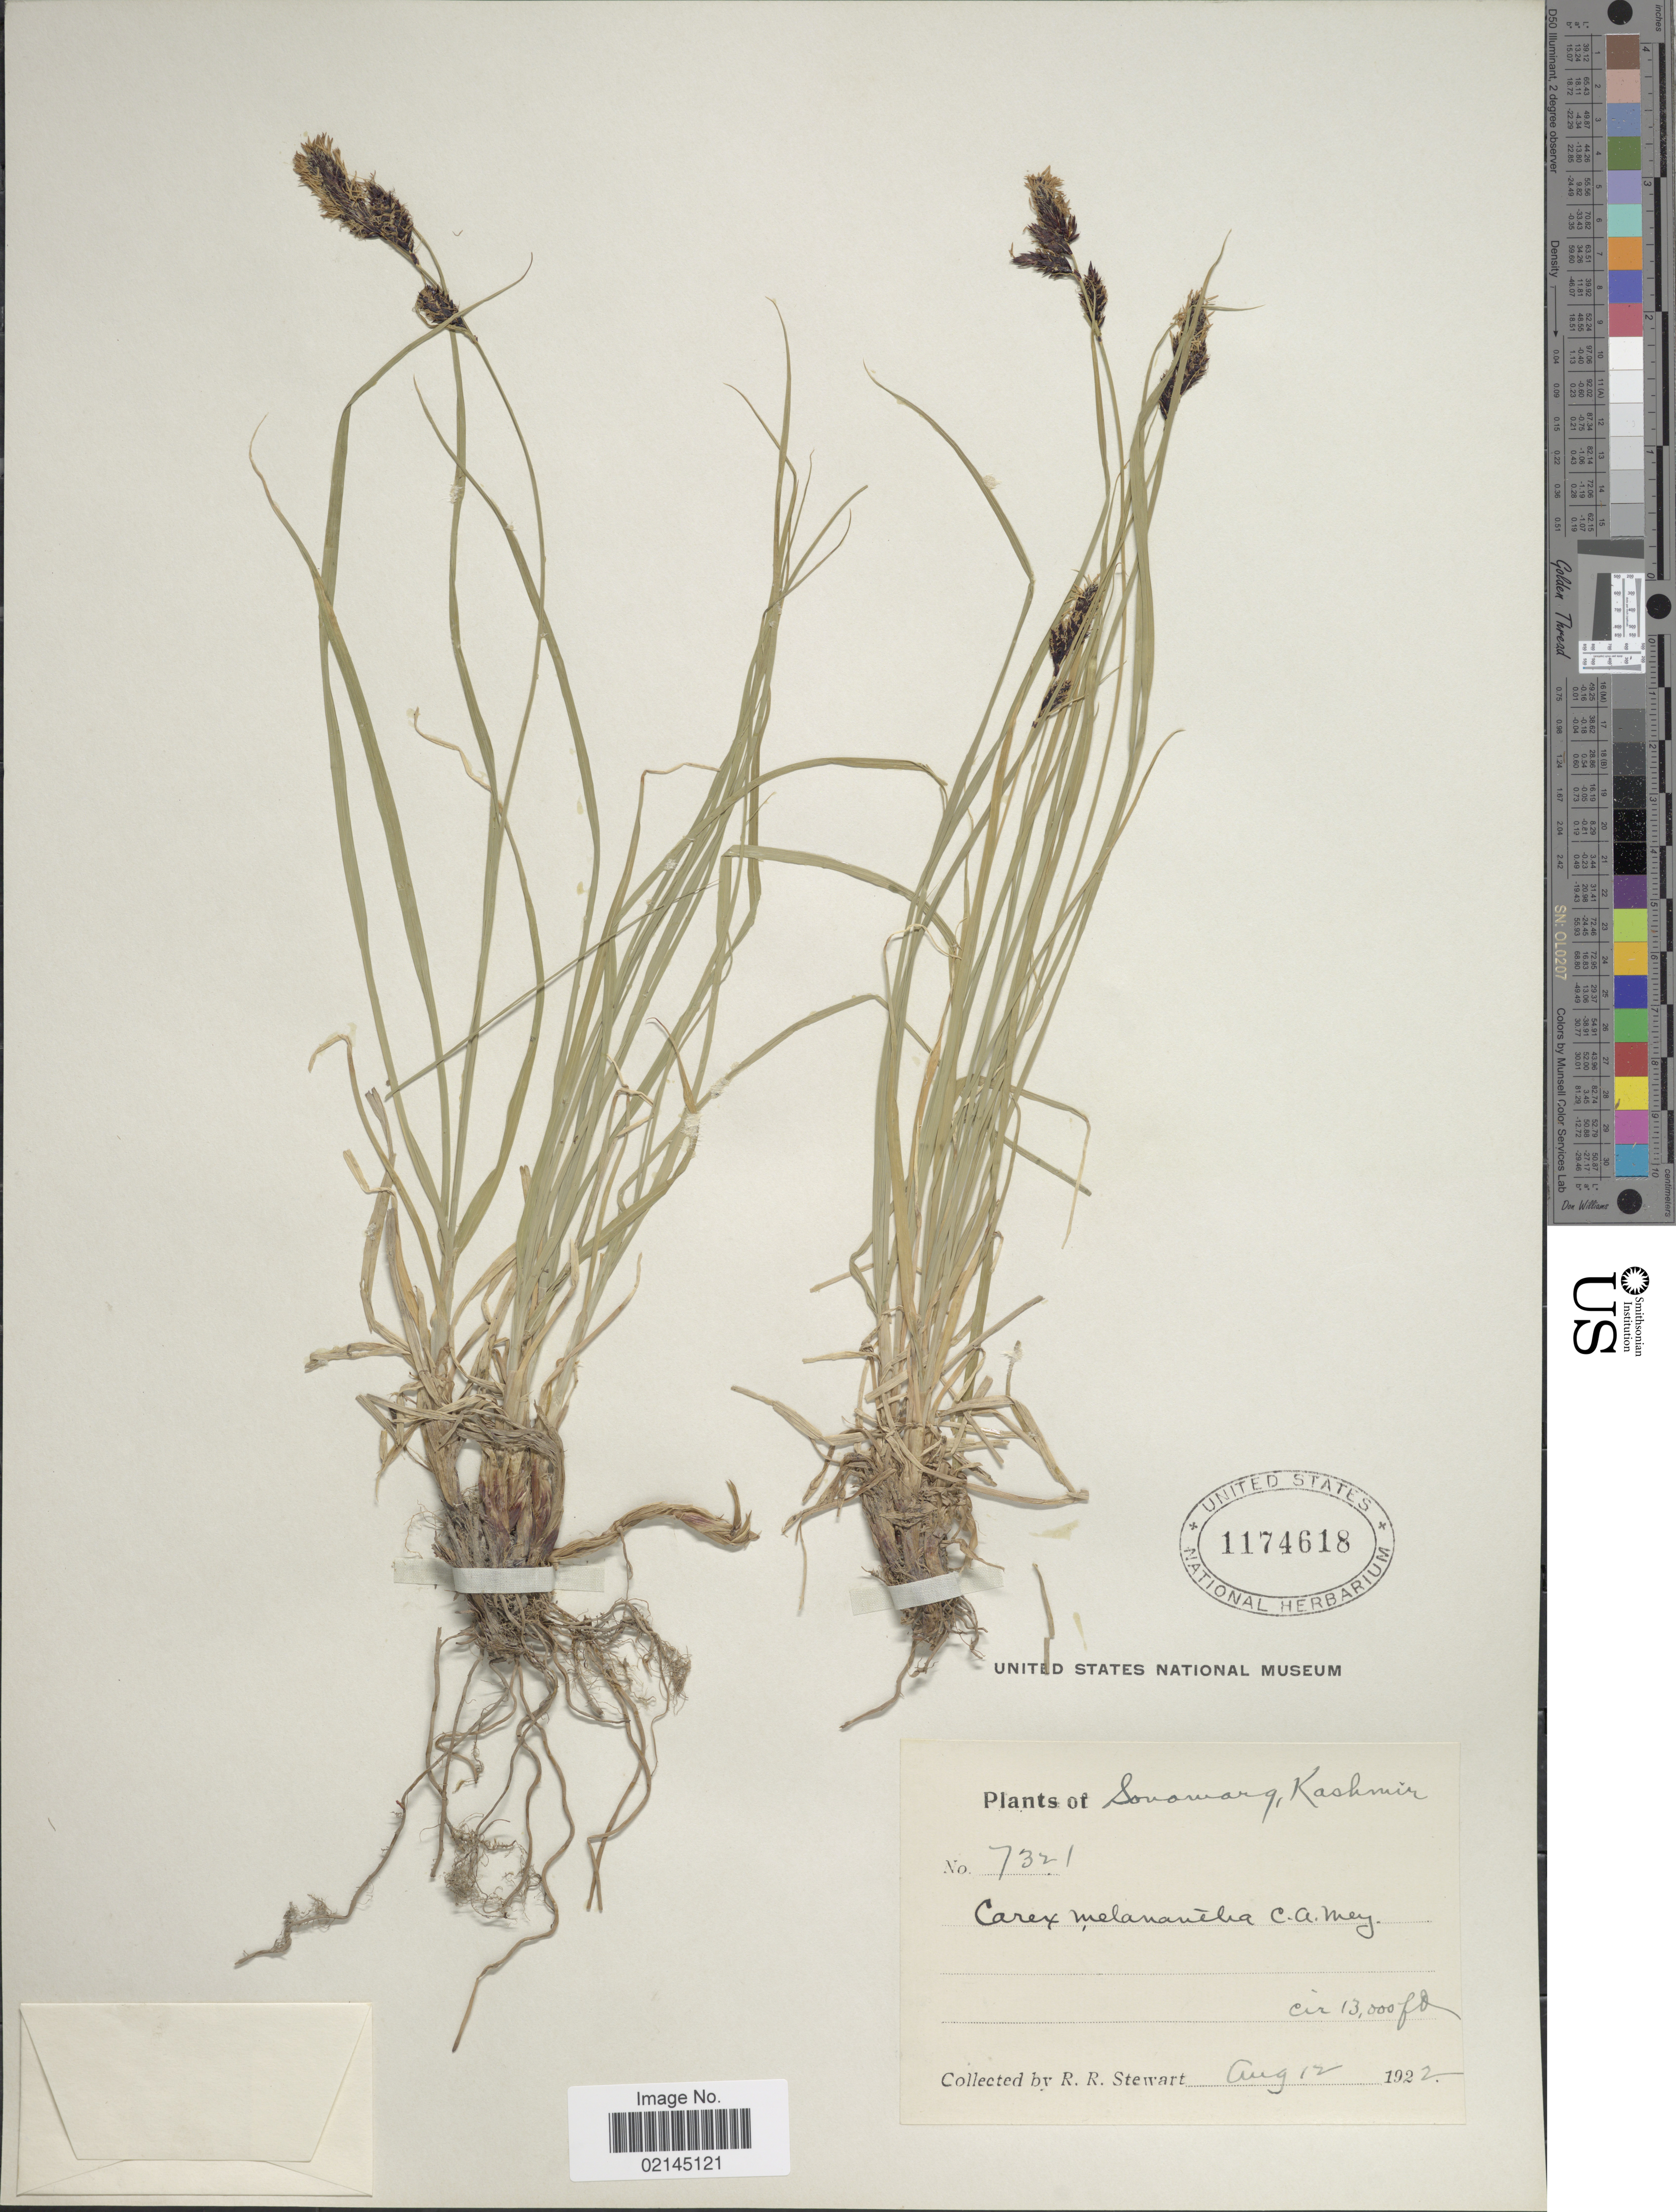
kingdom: Plantae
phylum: Tracheophyta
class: Liliopsida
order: Poales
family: Cyperaceae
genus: Carex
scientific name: Carex melanantha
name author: C.A. Mey.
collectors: R. R. Stewart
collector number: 7321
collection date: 1922-08-12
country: India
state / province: Jammu and Kashmir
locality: Sonamarg, Kashmir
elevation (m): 3962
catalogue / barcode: US 1174618